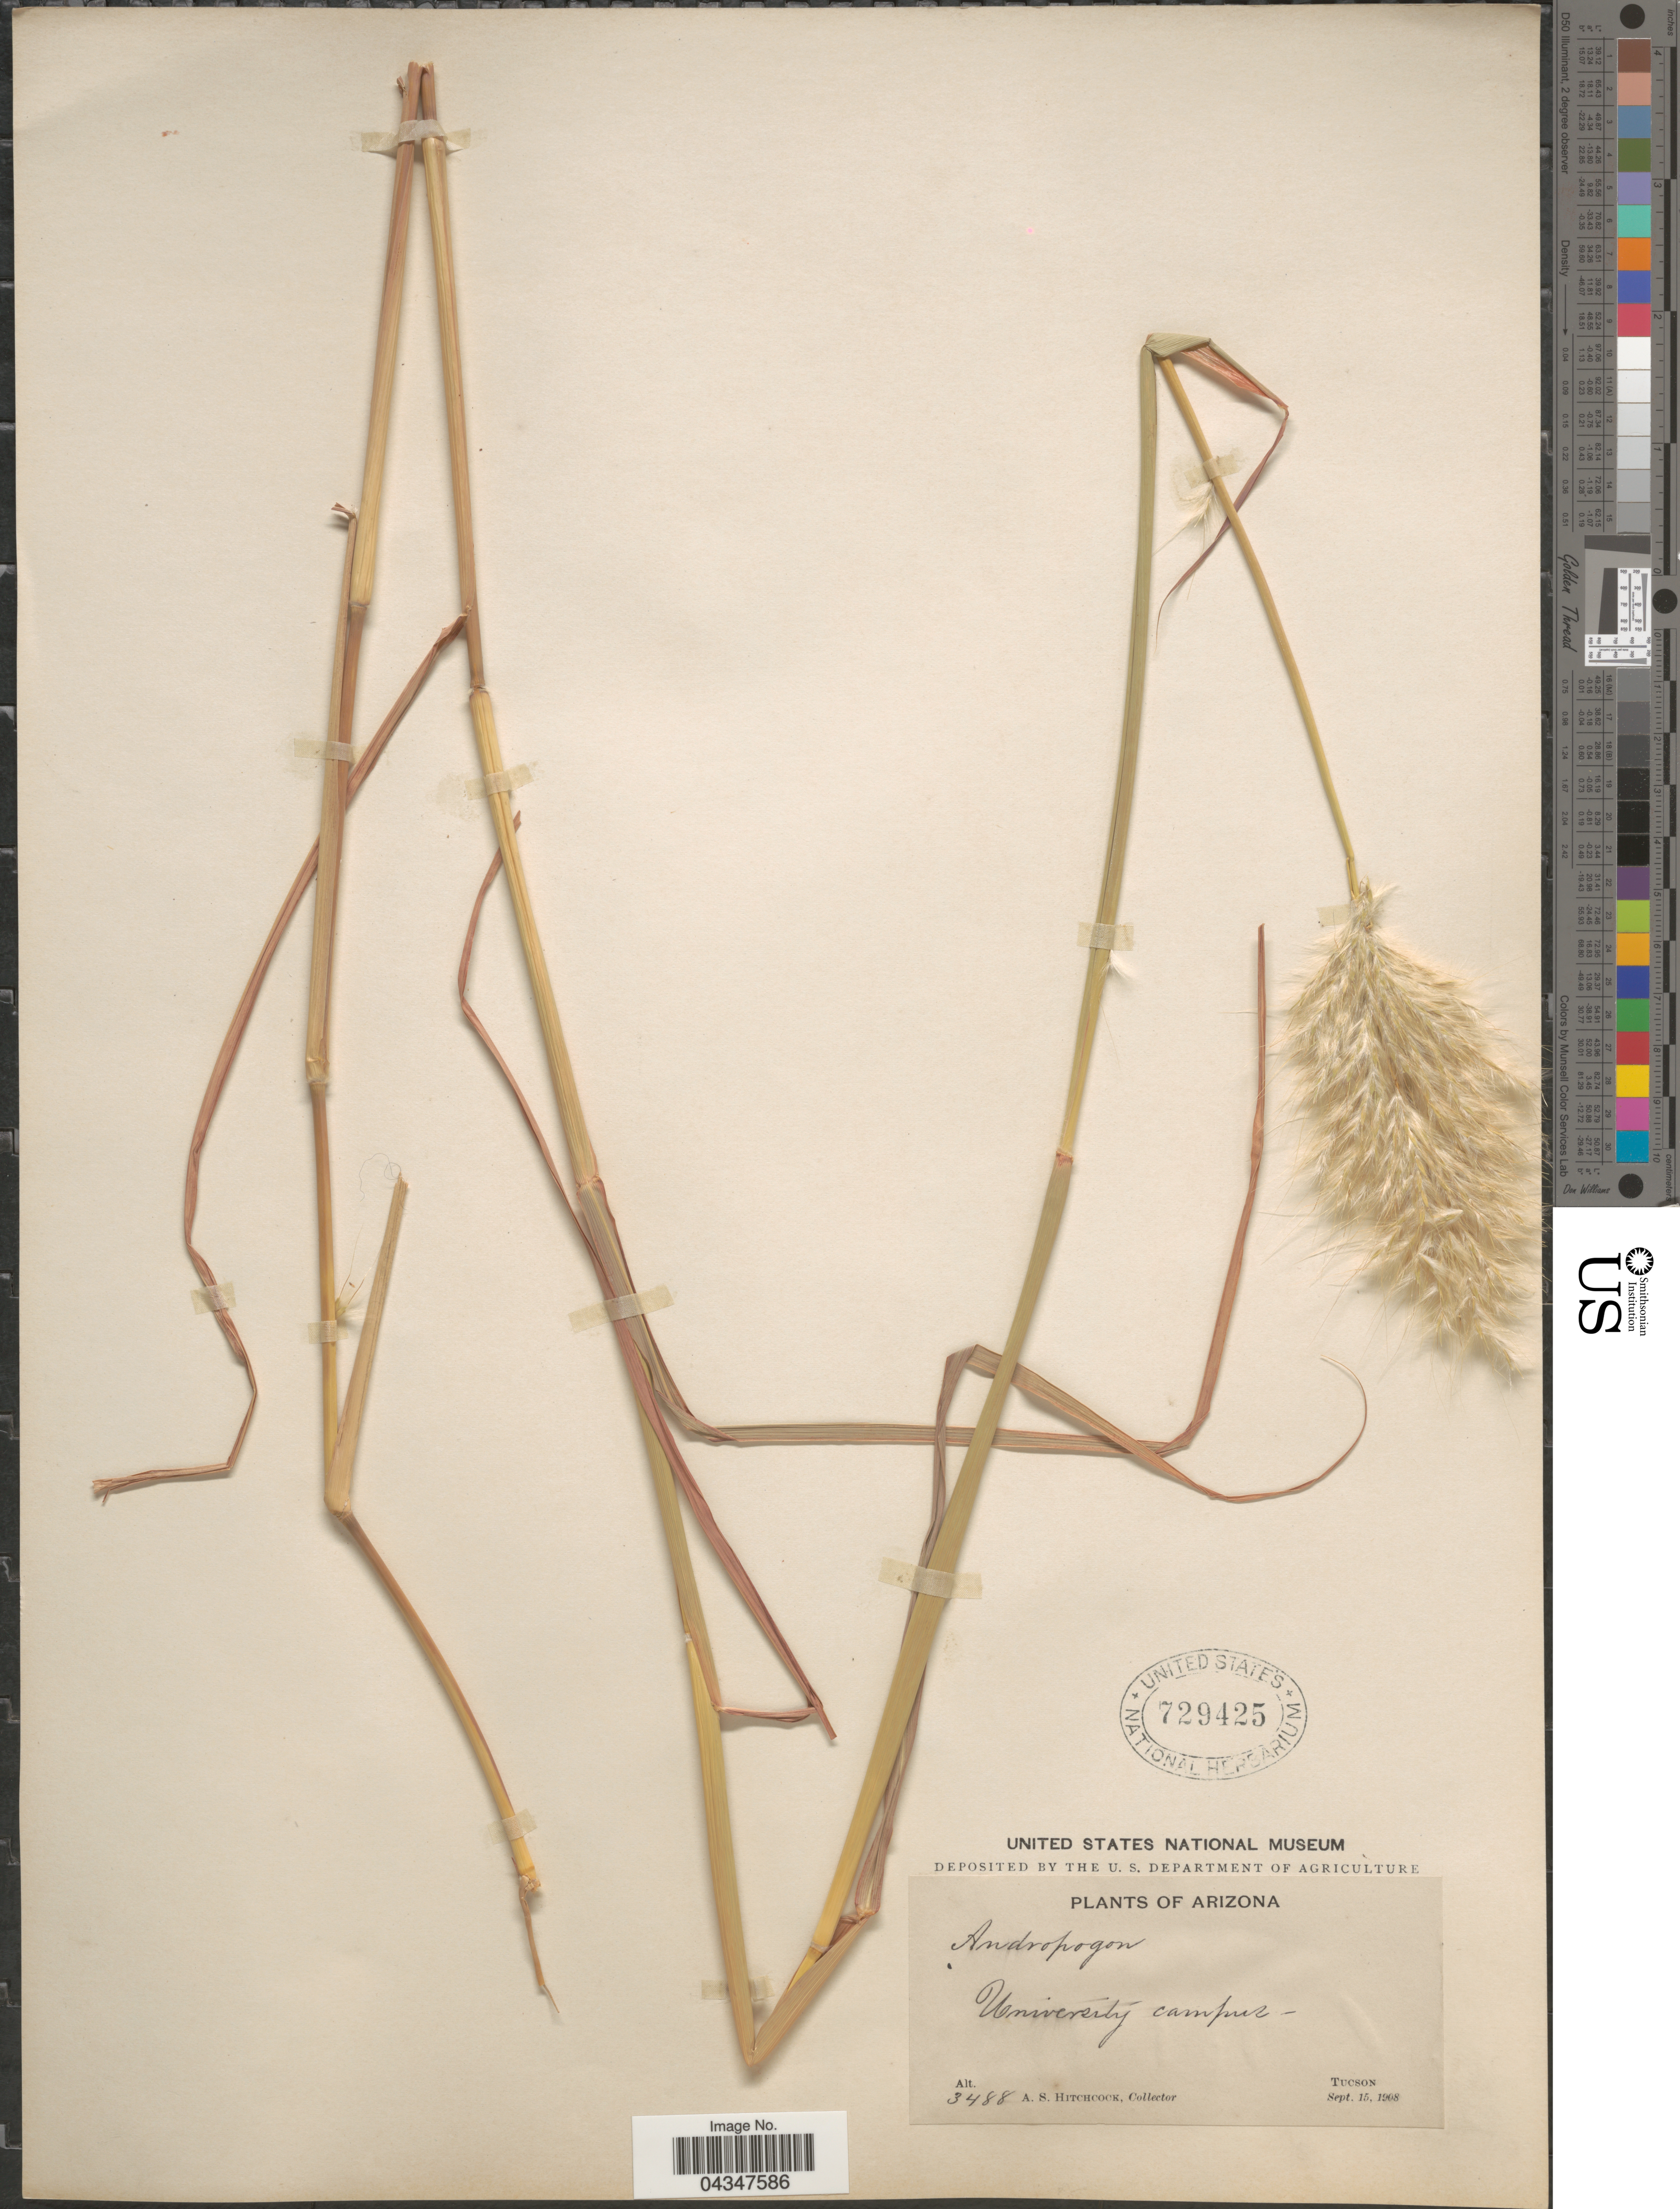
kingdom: Plantae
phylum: Tracheophyta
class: Liliopsida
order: Poales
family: Poaceae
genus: Bothriochloa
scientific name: Bothriochloa barbinodis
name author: (Lag.) Herter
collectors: A. S. Hitchcock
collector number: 3488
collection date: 1908-09-15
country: United States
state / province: Arizona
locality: University campus. Tucson.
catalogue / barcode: US 729425